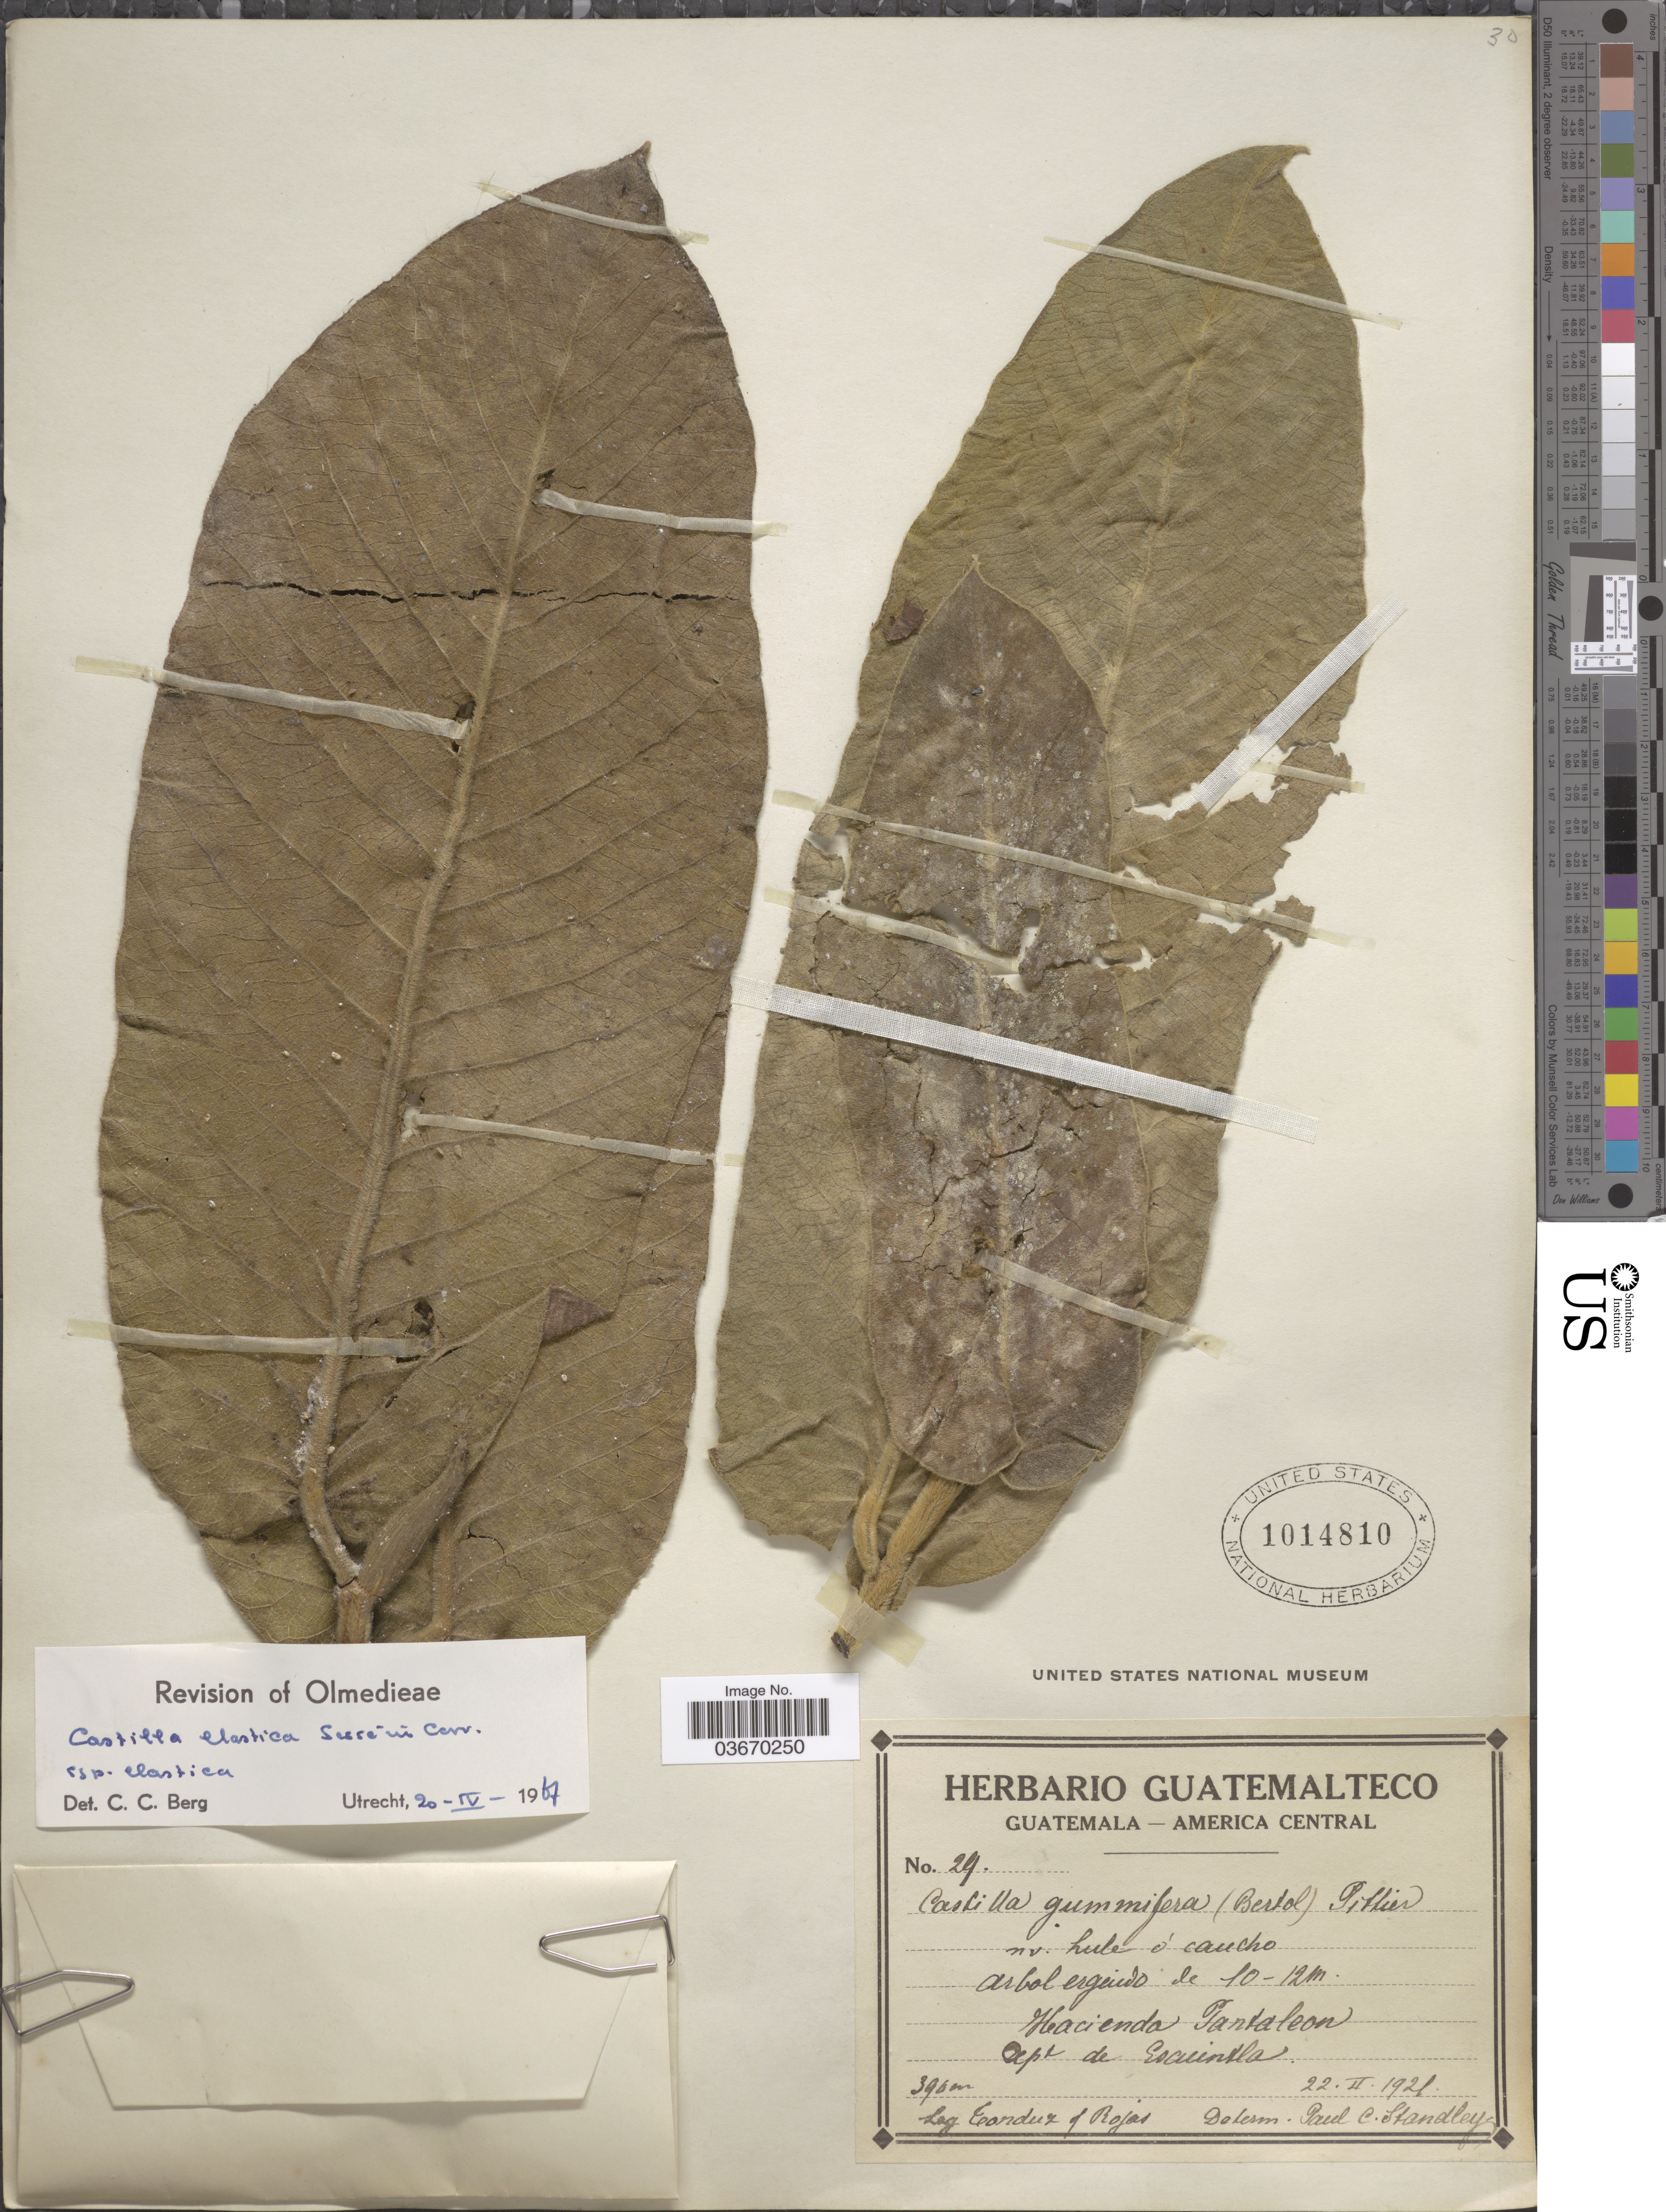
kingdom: Plantae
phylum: Tracheophyta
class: Magnoliopsida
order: Rosales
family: Moraceae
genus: Castilla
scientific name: Castilla elastica subsp. elastica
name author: Sessé ex Cerv.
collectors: Tonduz & Rojas, --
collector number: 29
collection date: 1921-02-22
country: Guatemala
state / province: Escuintla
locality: Hacienda Pantaleon Dept. de Escuintla.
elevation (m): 390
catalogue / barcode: US 1014810